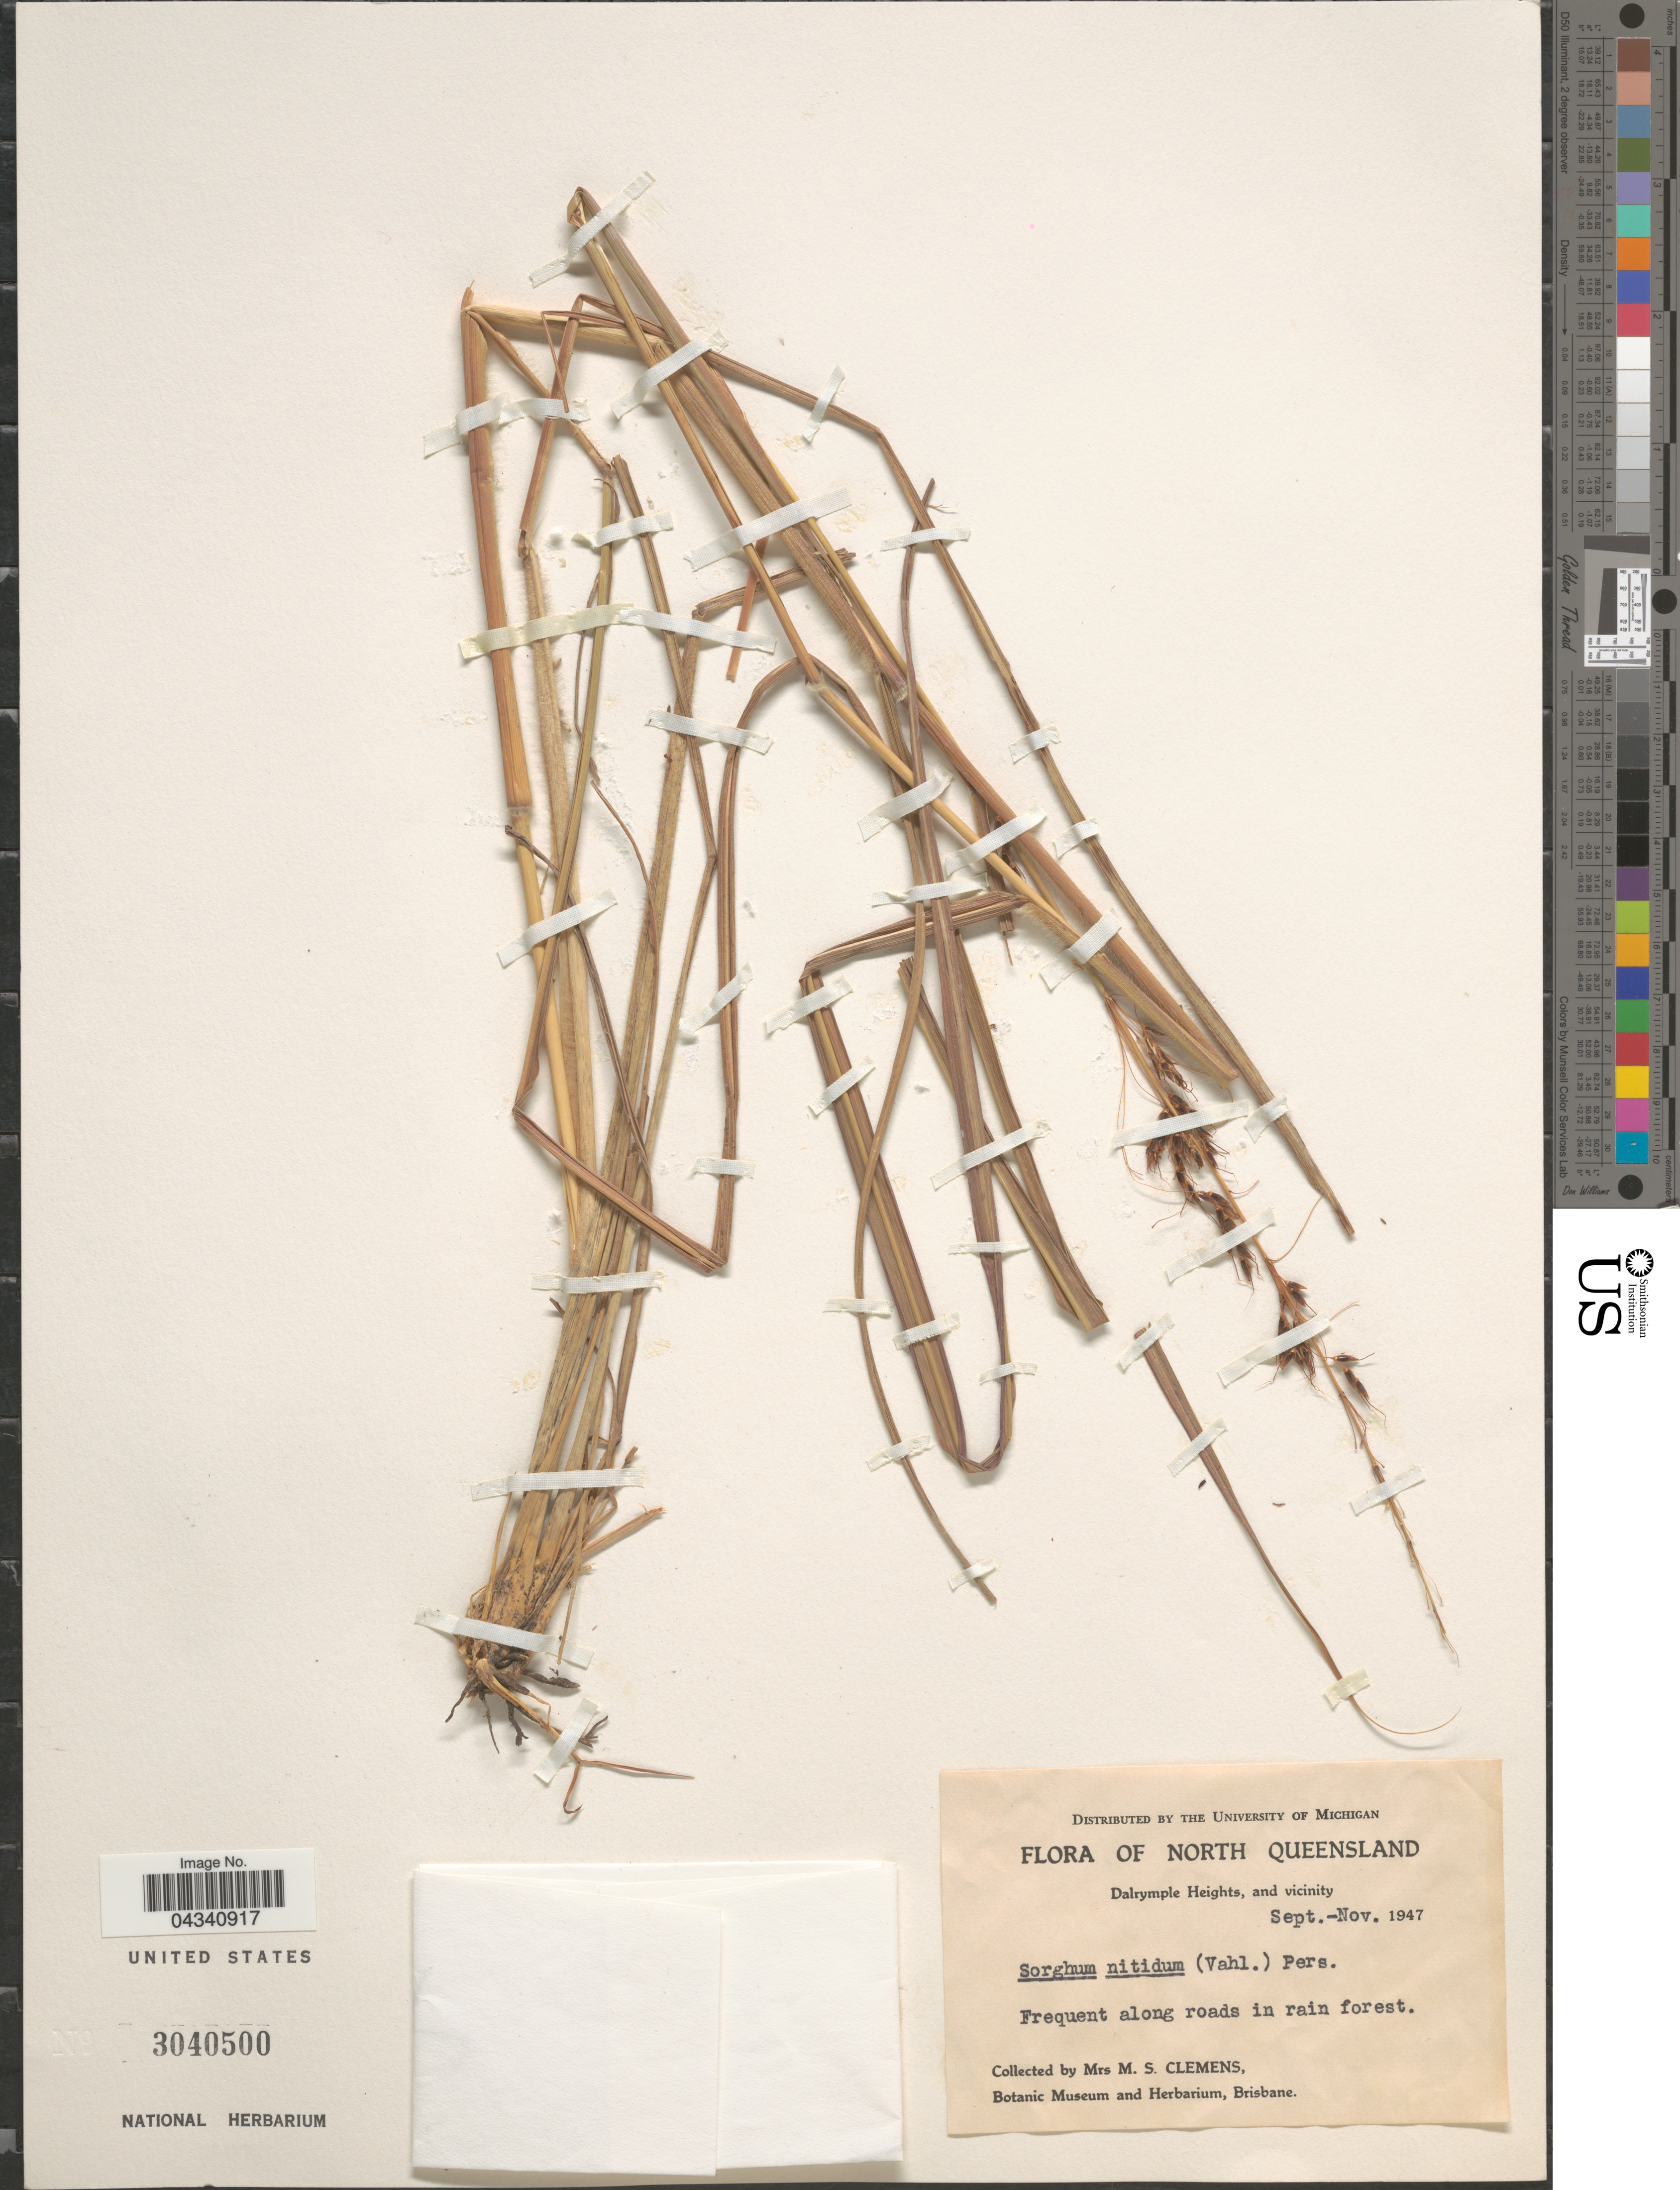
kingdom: Plantae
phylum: Tracheophyta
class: Liliopsida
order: Poales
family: Poaceae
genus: Sorghum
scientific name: Sorghum nitidum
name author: (Vahl) Pers.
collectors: M. S. Clemens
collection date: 1947-09/1947-11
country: Australia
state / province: Queensland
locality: North Queensland. Dalrymple Heights, and vicinity. Frequent along roads in rain forest.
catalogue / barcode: US 3040500